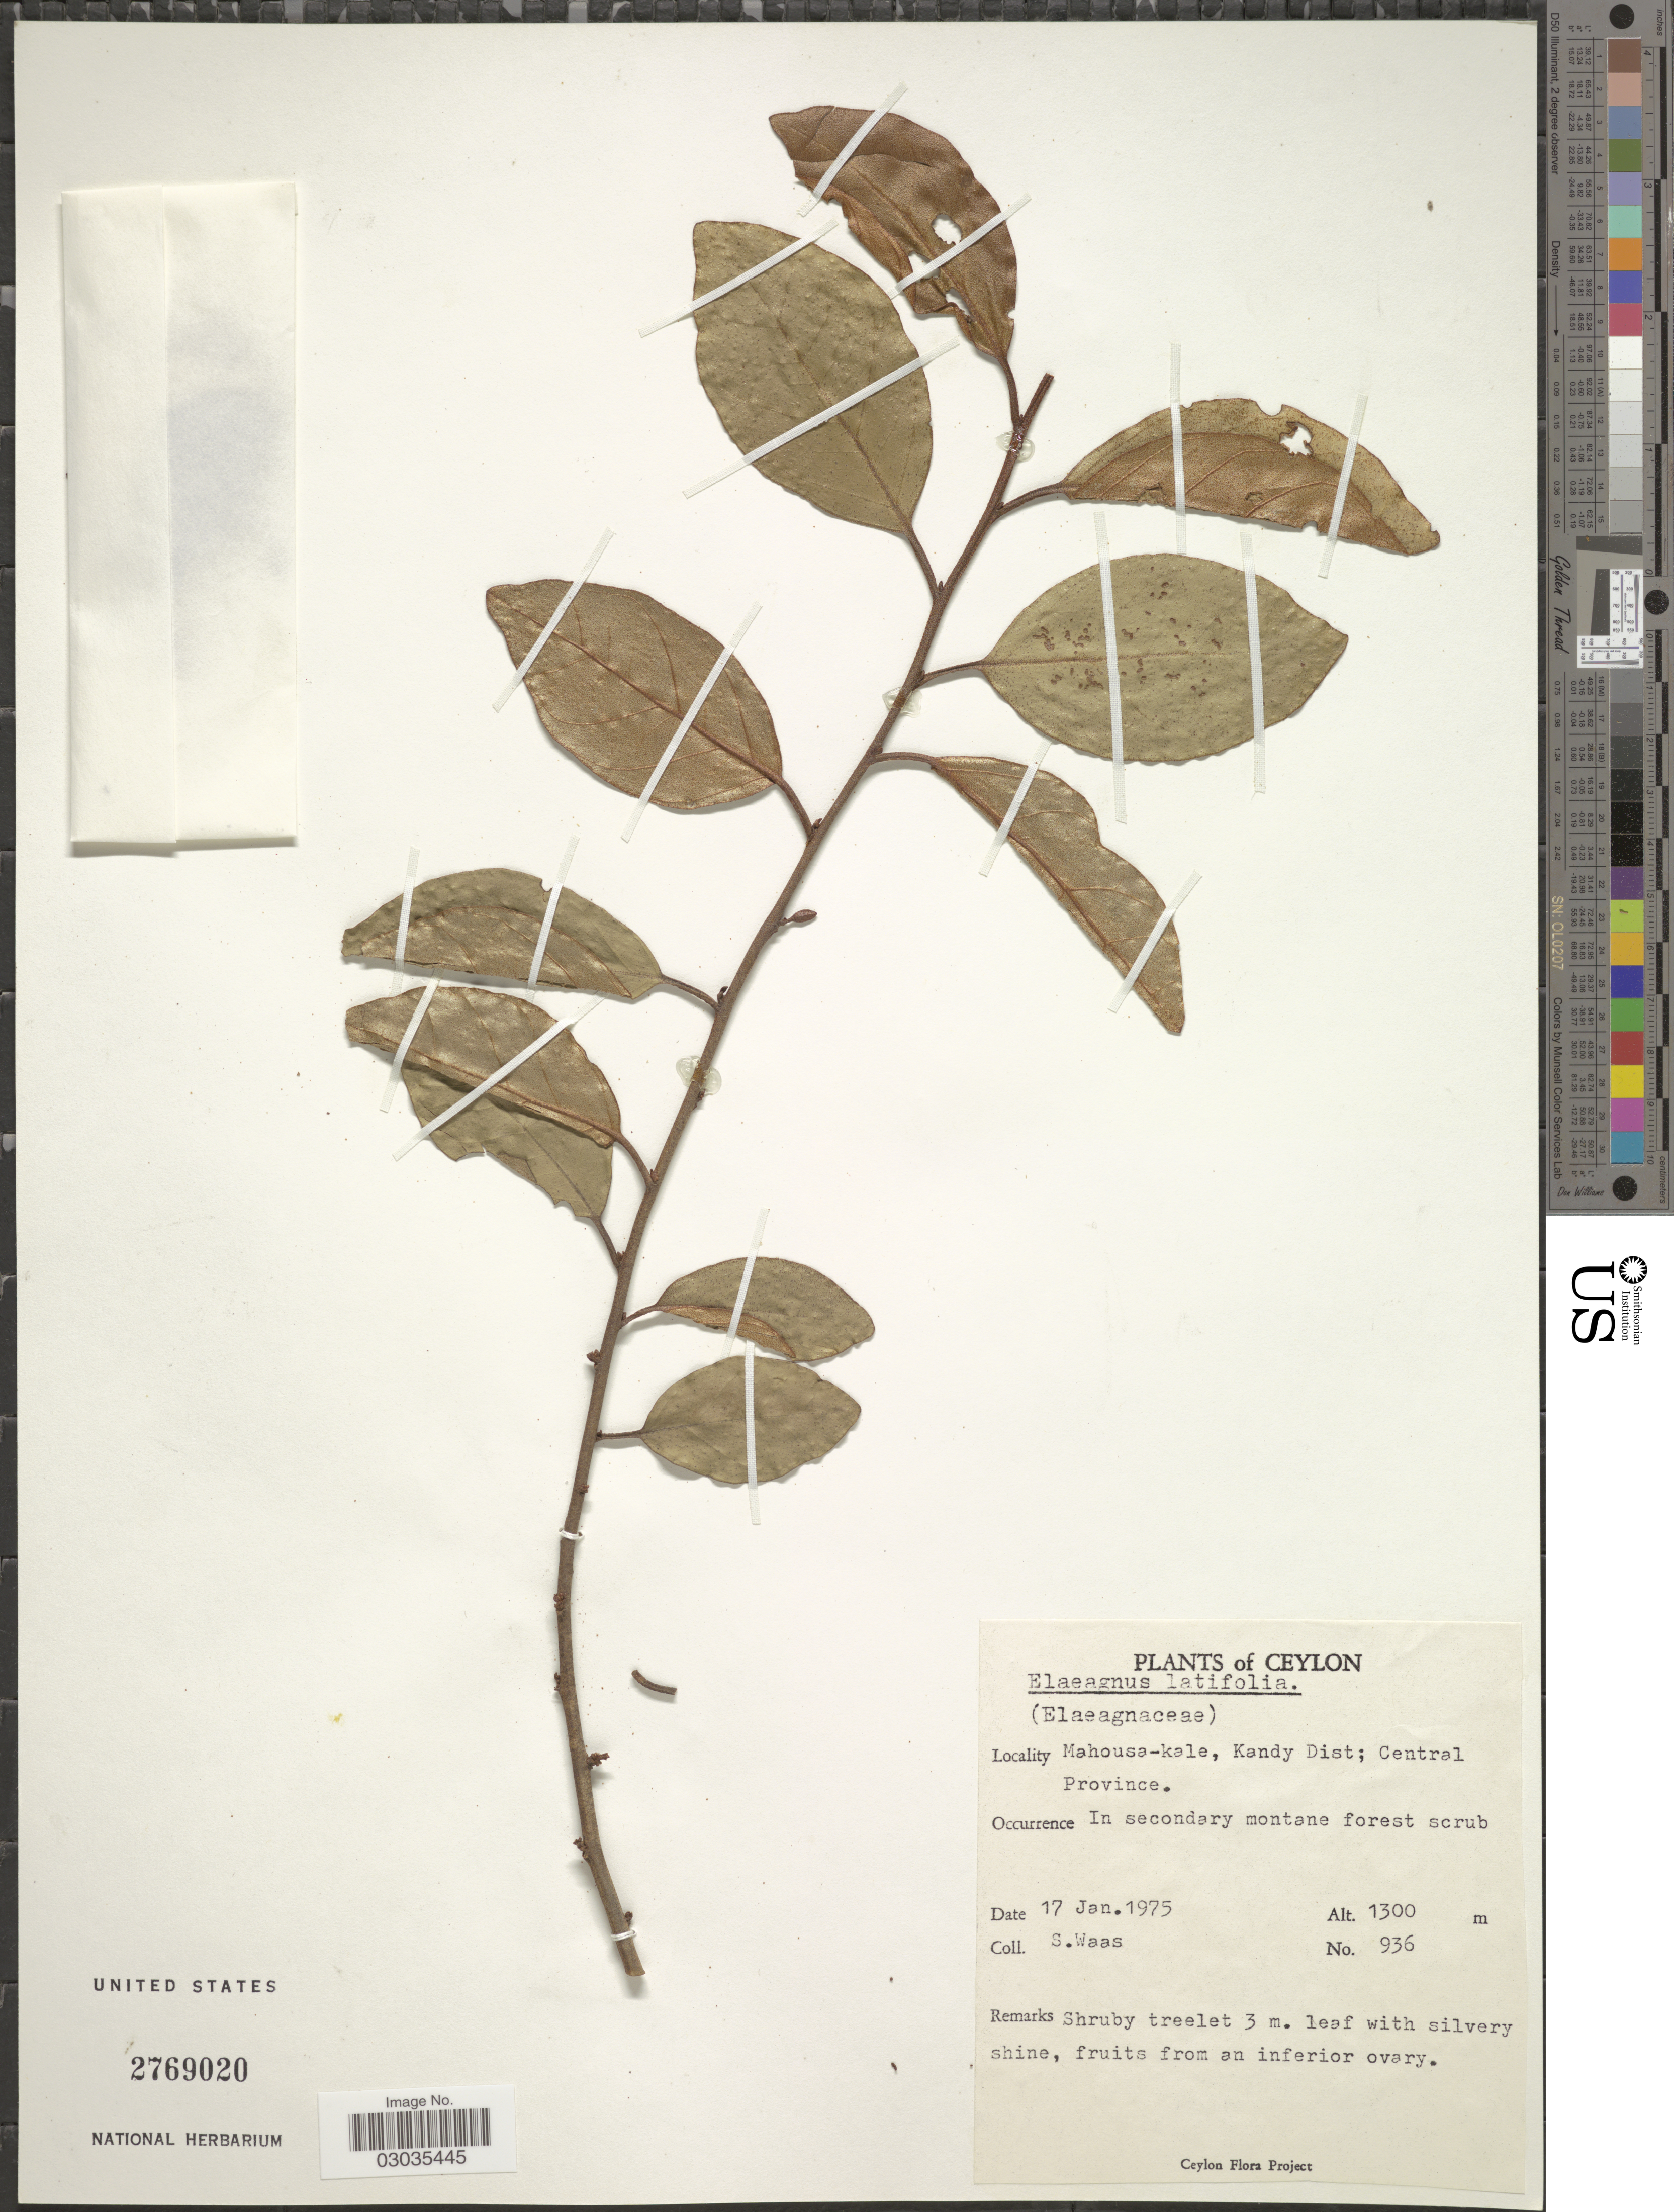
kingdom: Plantae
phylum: Tracheophyta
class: Magnoliopsida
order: Rosales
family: Elaeagnaceae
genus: Elaeagnus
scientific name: Elaeagnus latifolia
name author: L.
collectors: S. Waas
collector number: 936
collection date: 1975-01-17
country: Sri Lanka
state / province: Central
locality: Ceylon. Mahousa-kale, Kandy Dist.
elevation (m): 1300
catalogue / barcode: US 2769020